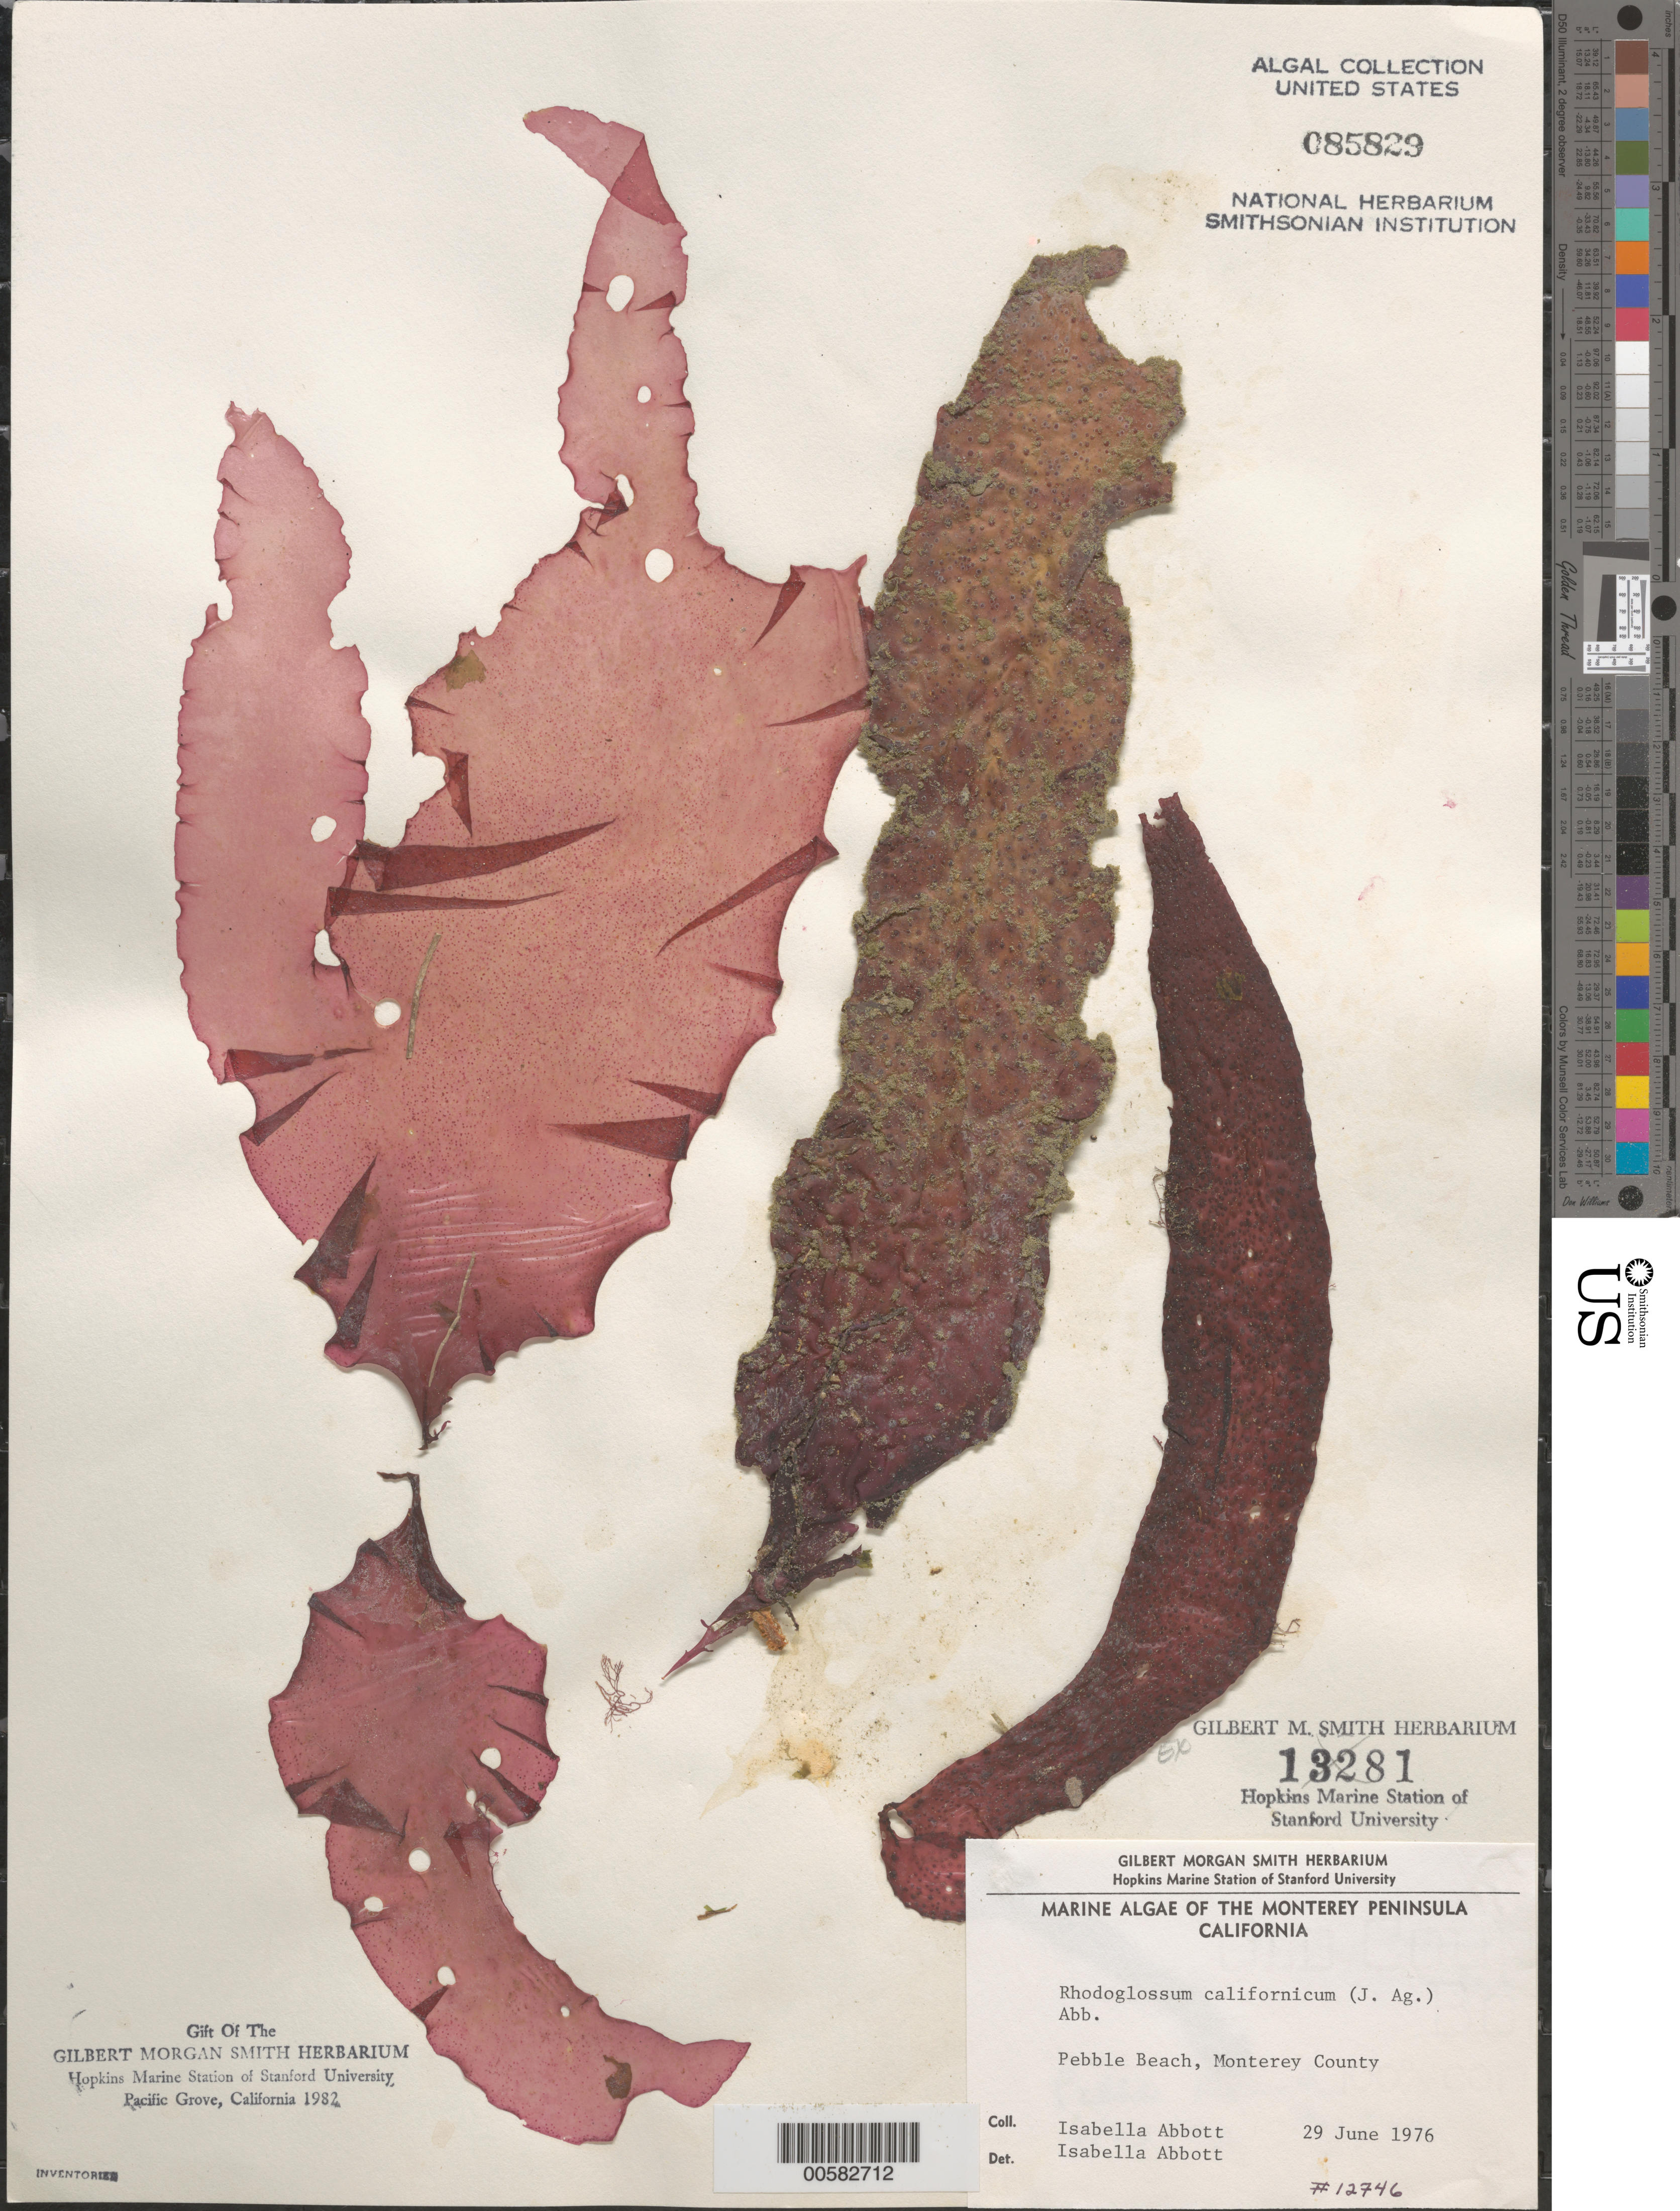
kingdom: Plantae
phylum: Rhodophyta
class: Florideophyceae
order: Gigartinales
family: Gigartinaceae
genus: Mazzaella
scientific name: Mazzaella californica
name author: (J. Agardh) G. De Toni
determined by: Algae name updating Project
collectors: I. A. Abbott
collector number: IAA 12746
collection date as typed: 29 Jun 1976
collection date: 1976-06-29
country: United States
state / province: California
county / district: Monterey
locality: Pebble Beach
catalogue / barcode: US 85829